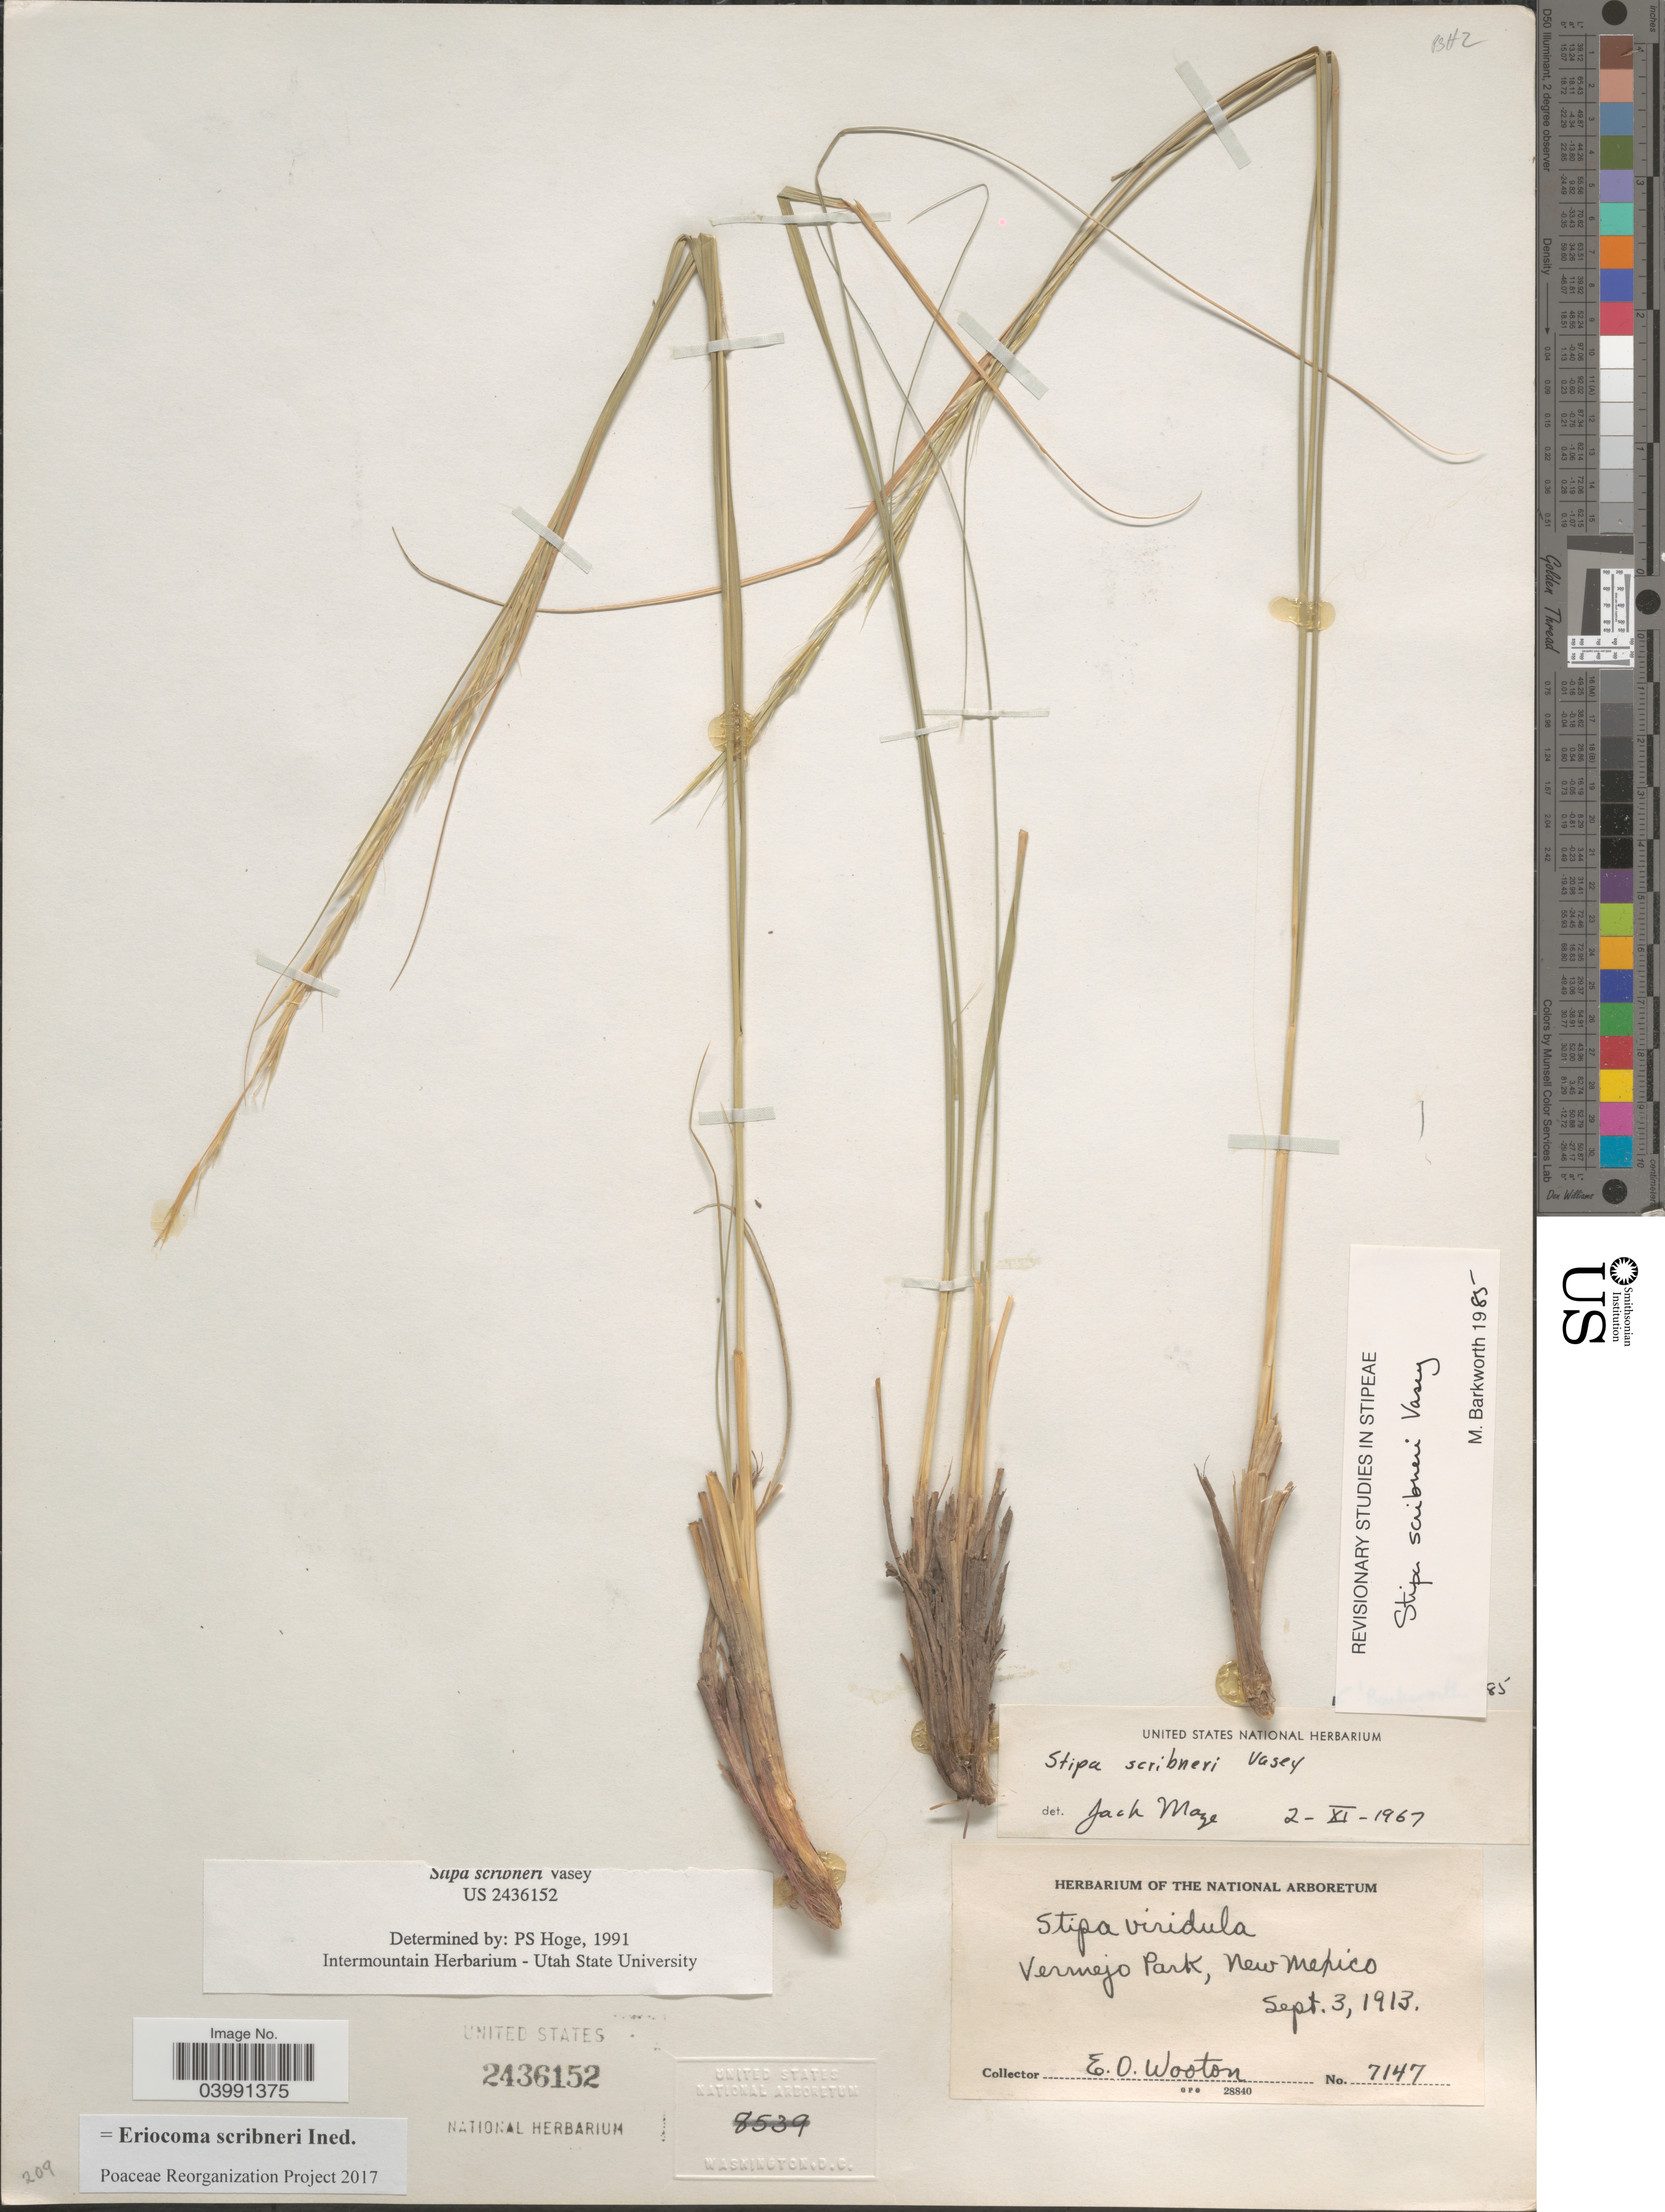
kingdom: Plantae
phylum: Tracheophyta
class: Liliopsida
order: Poales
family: Poaceae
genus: Eriocoma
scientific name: Eriocoma scribneri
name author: (Vasey) Romasch.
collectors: E. O. Wooton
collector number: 7147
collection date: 1913-09-03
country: United States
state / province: New Mexico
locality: Vermejo Park.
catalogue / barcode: US 2436152